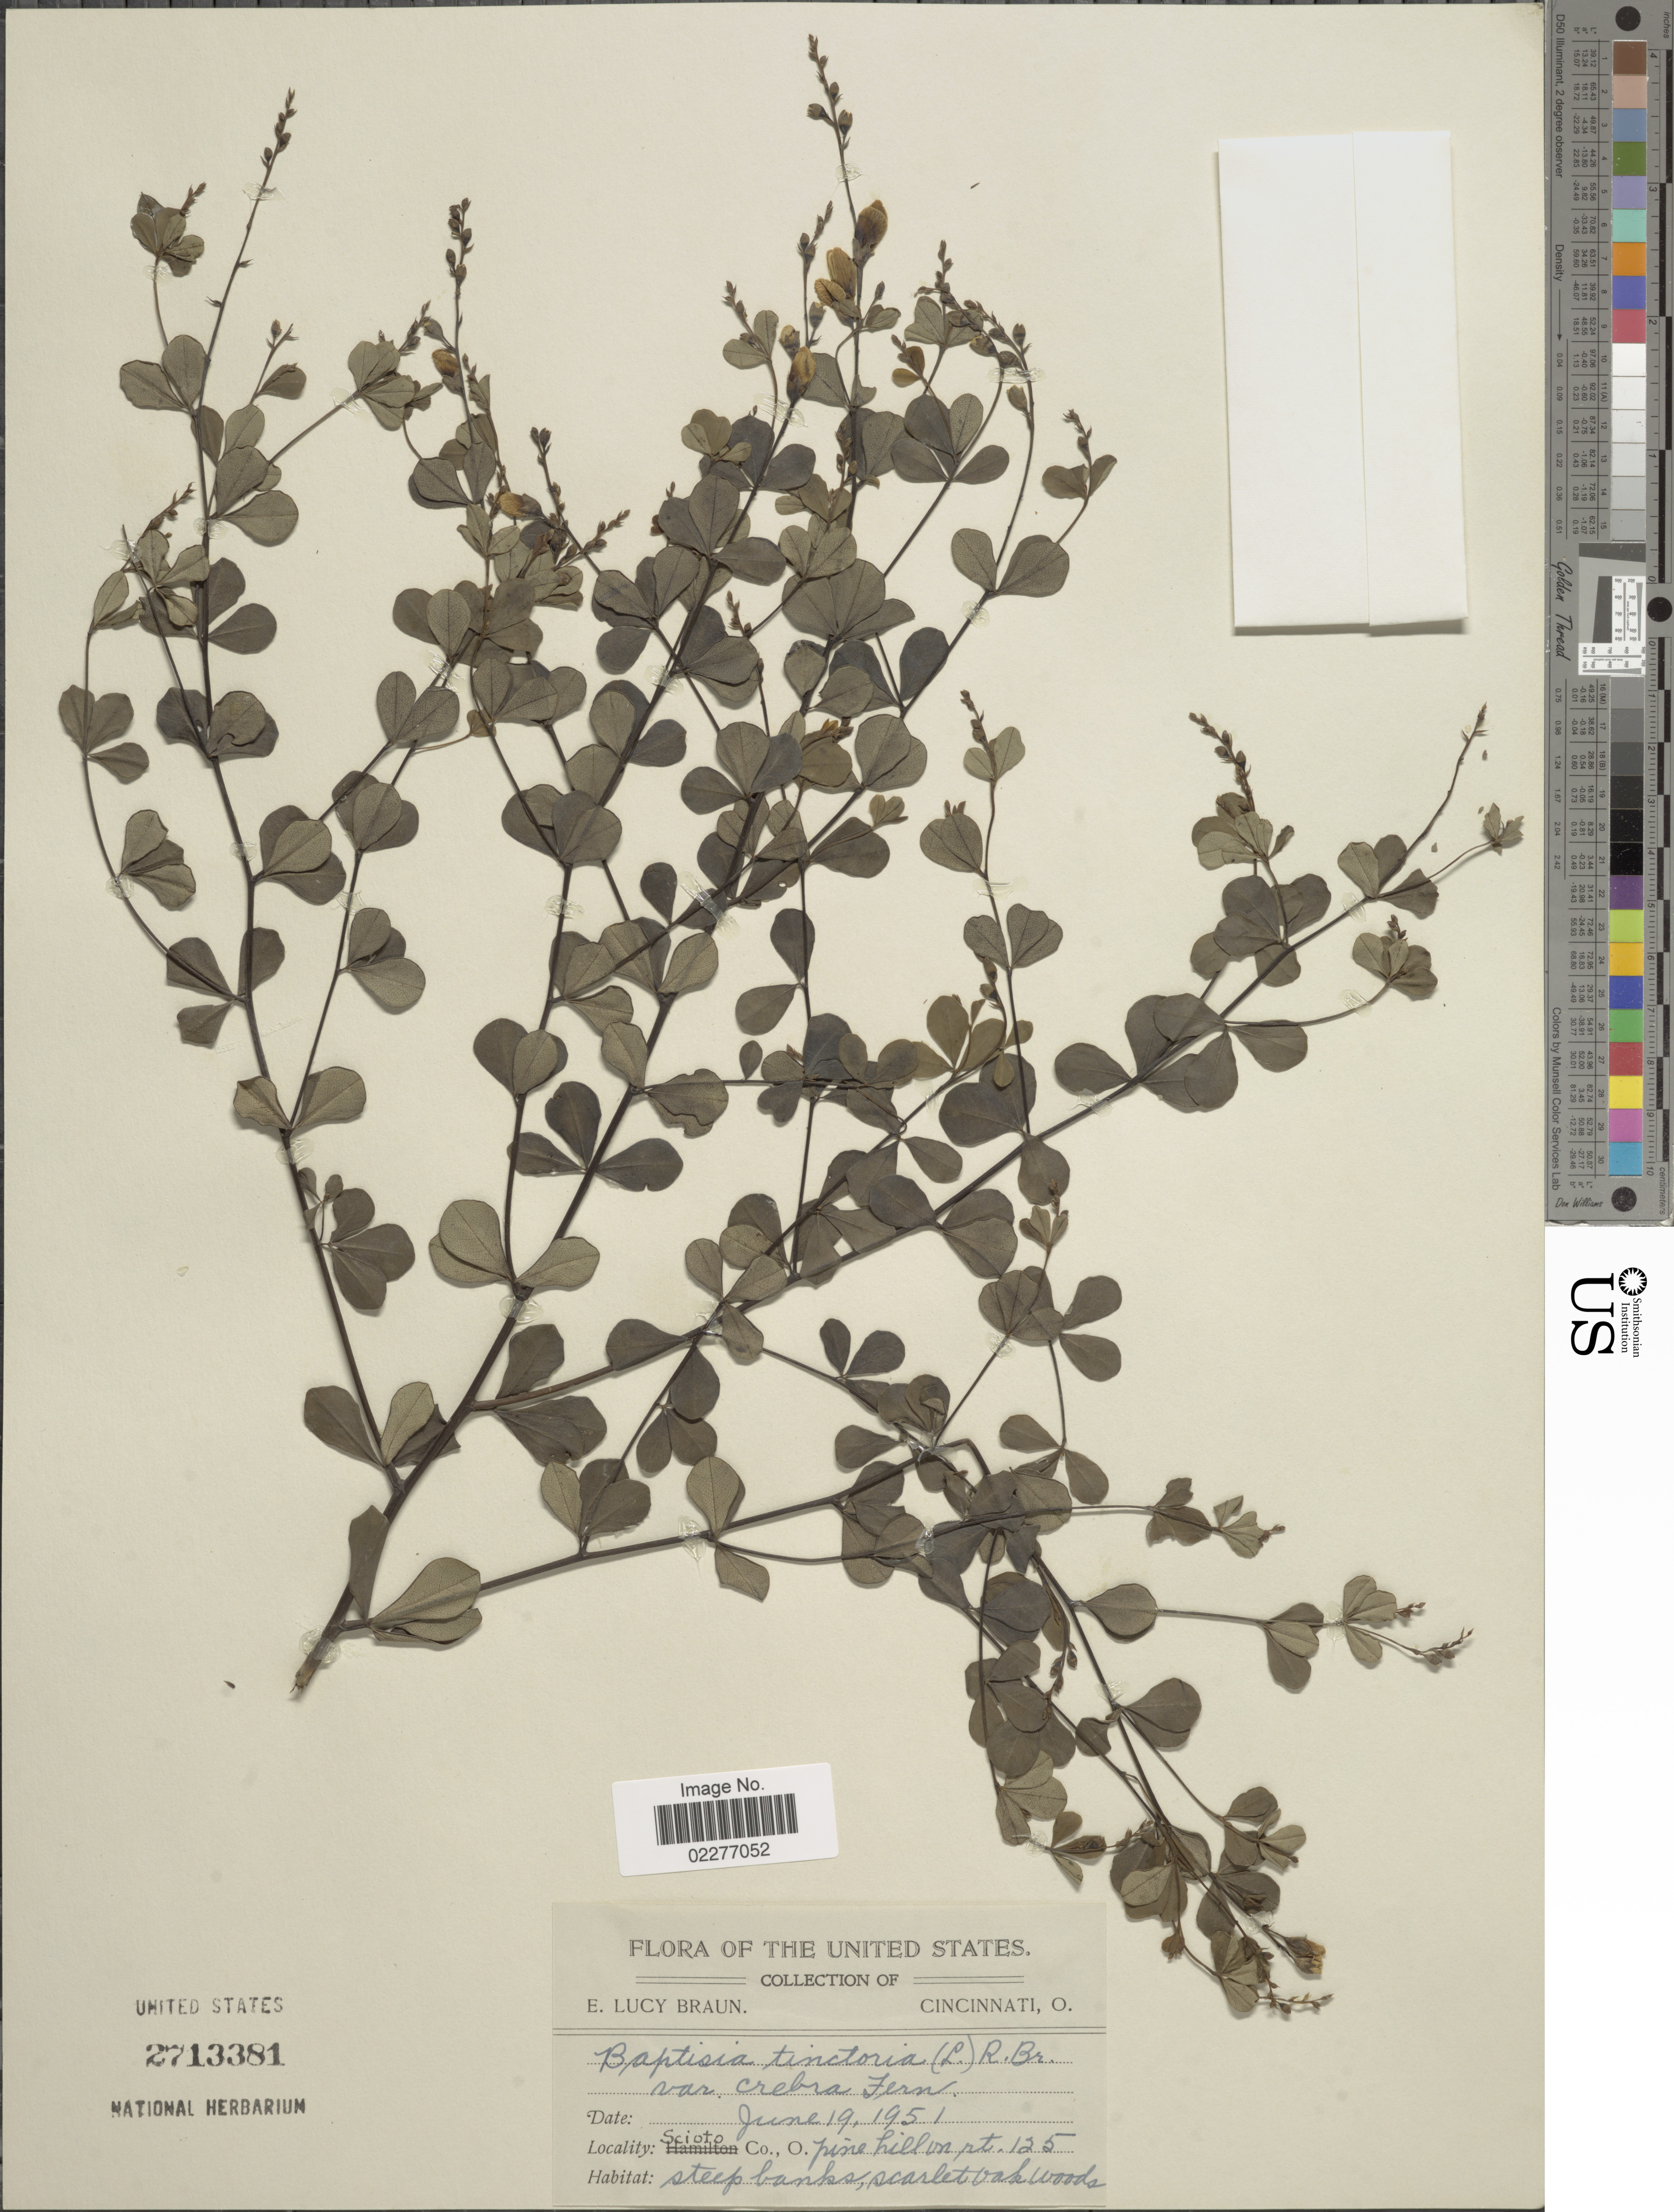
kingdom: Plantae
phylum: Tracheophyta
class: Magnoliopsida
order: Fabales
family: Fabaceae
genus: Baptisia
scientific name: Baptisia tinctoria var. crebra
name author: Fernald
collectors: E. L. Braun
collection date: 1951-06-19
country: United States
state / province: Ohio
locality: Scioto Co., pine hill on rt. 125 steep banks, scarlet oak woods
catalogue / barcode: US 2713381